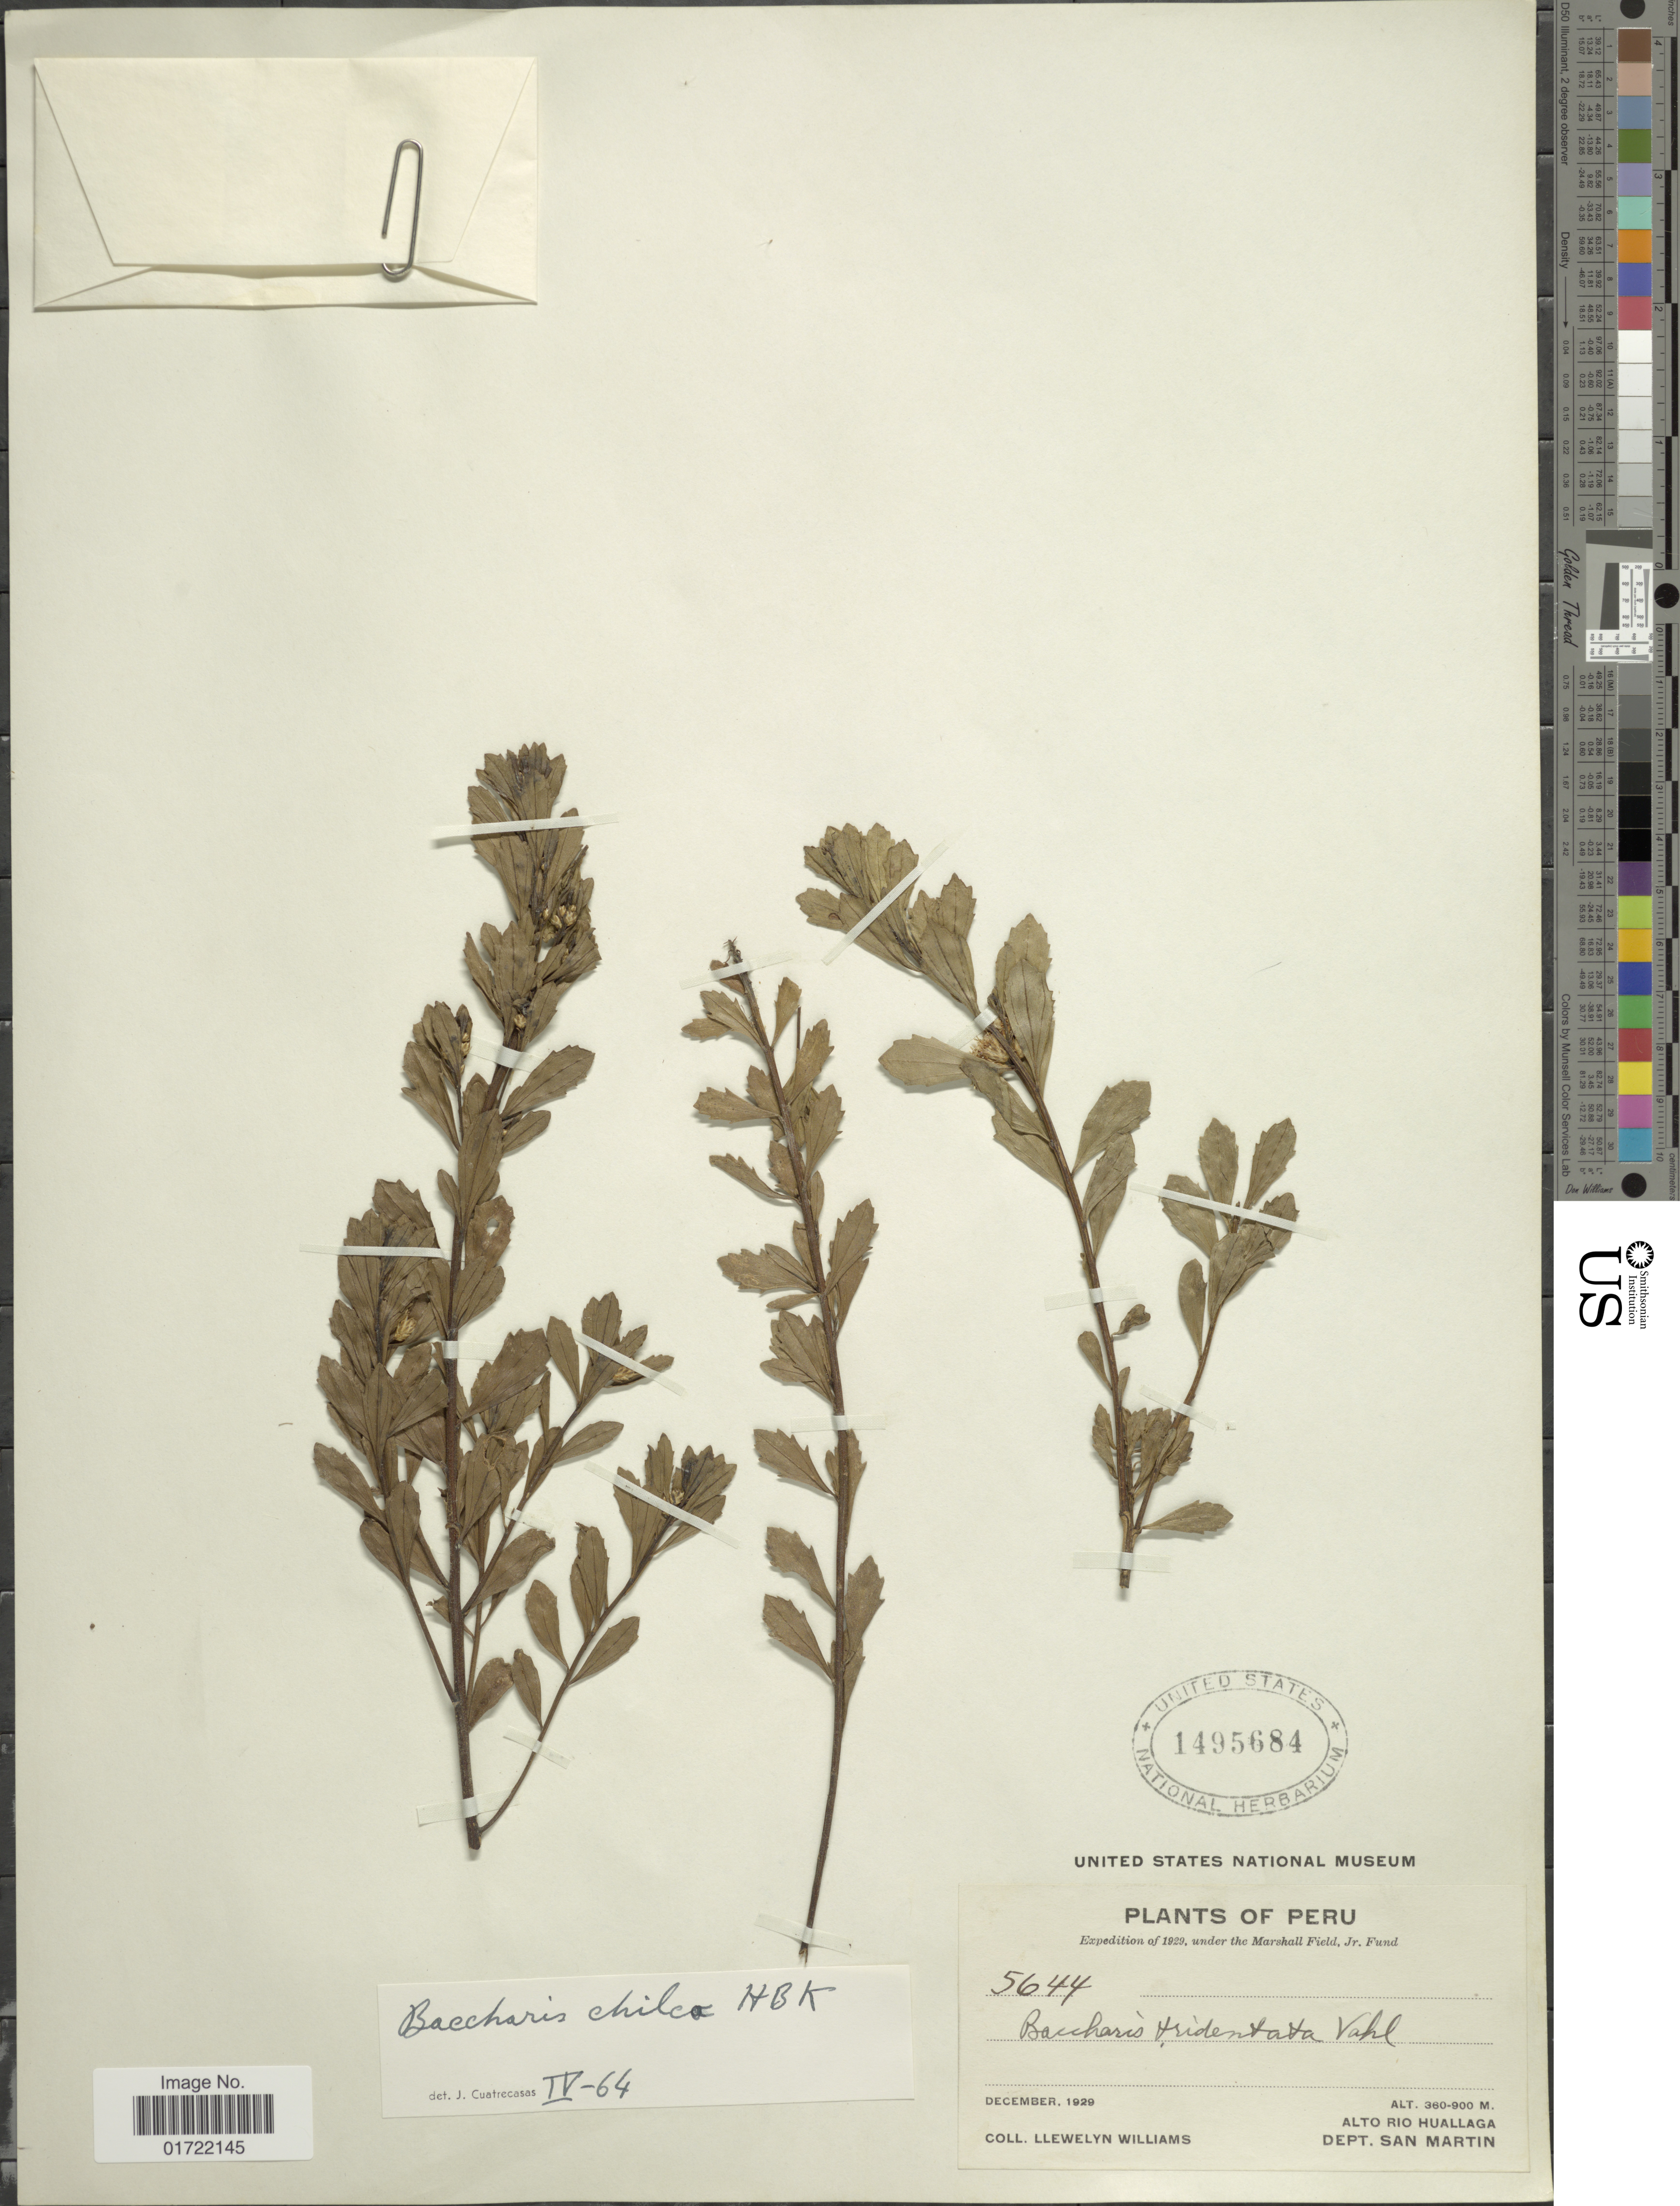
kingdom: Plantae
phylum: Tracheophyta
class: Magnoliopsida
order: Asterales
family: Asteraceae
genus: Baccharis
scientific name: Baccharis chilco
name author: Kunth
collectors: Ll. Williams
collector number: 5644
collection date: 1929-12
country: Peru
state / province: San Martín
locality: Alto Rio Huallaga, Dept. San Martin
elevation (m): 360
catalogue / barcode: US 1495684